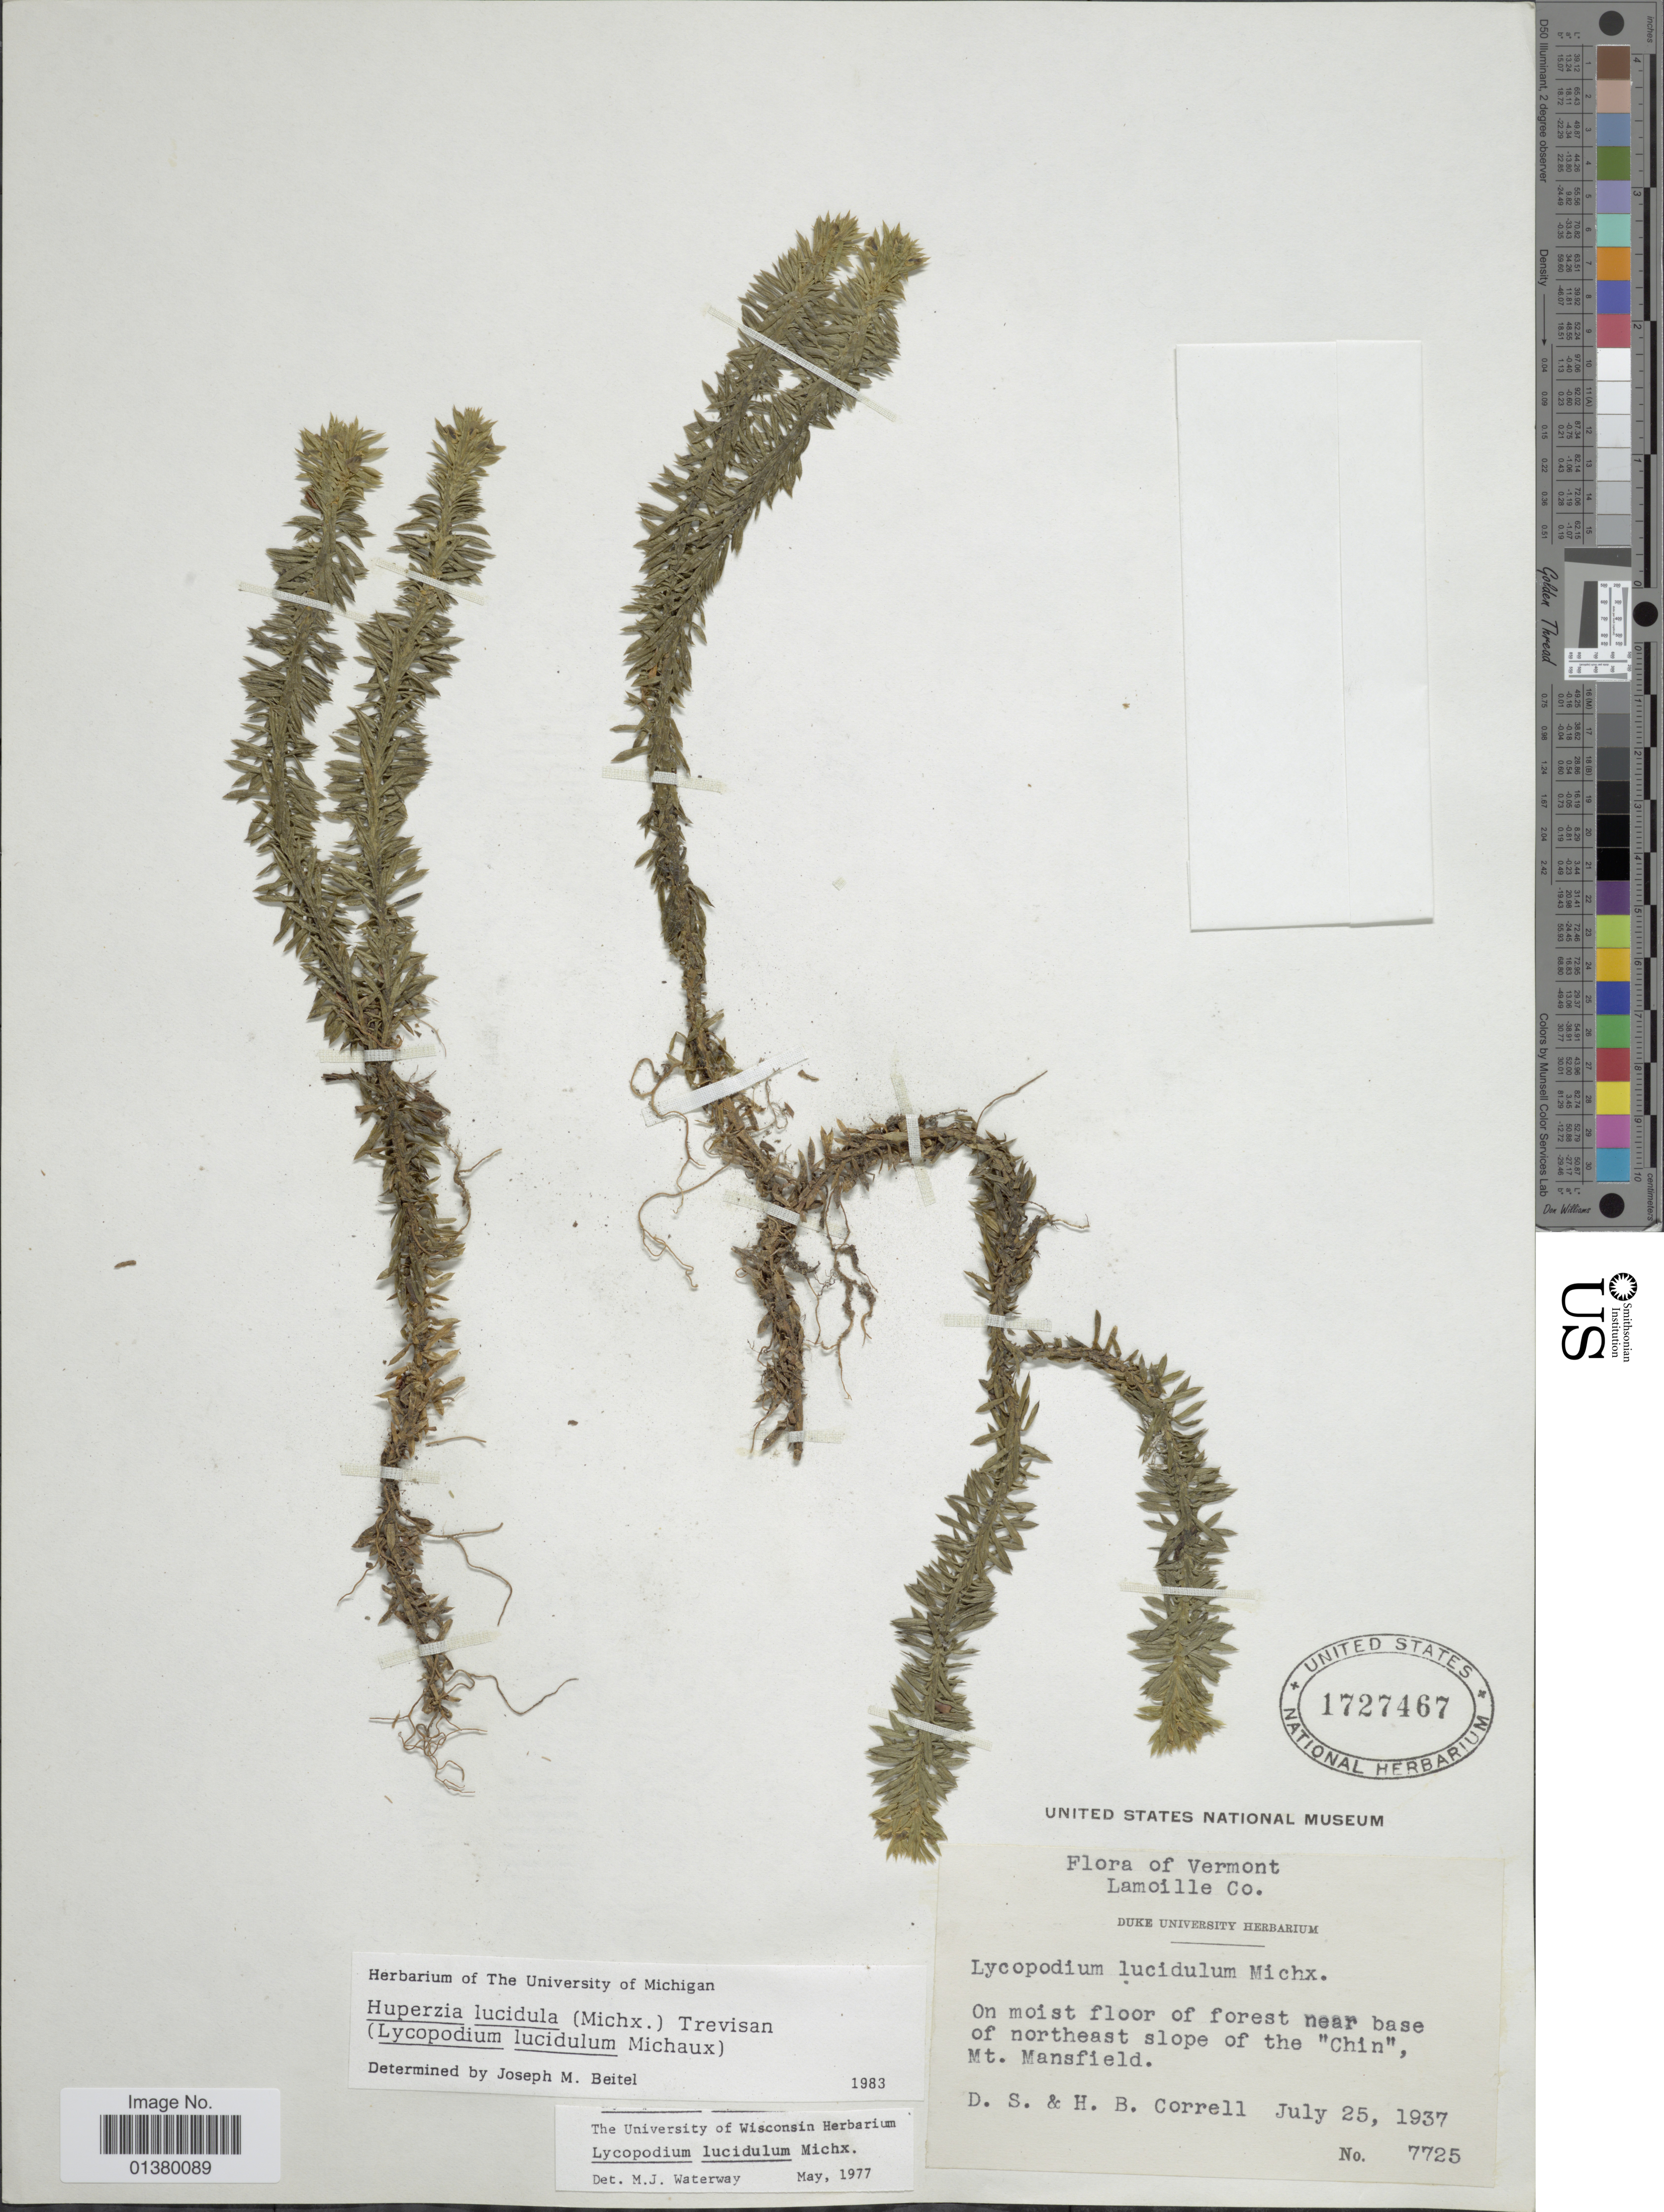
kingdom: Plantae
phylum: Tracheophyta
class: Lycopodiopsida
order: Lycopodiales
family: Lycopodiaceae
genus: Huperzia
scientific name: Huperzia lucidula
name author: (Michx.) Trevis.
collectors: D. S. Correll & H. Correll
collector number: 7725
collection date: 1937-07-25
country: United States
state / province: Vermont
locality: Lamoille Co, On moist floor of forest near base of northeast slope of the 'Chin', Mt Mainsfield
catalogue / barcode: US 1727467